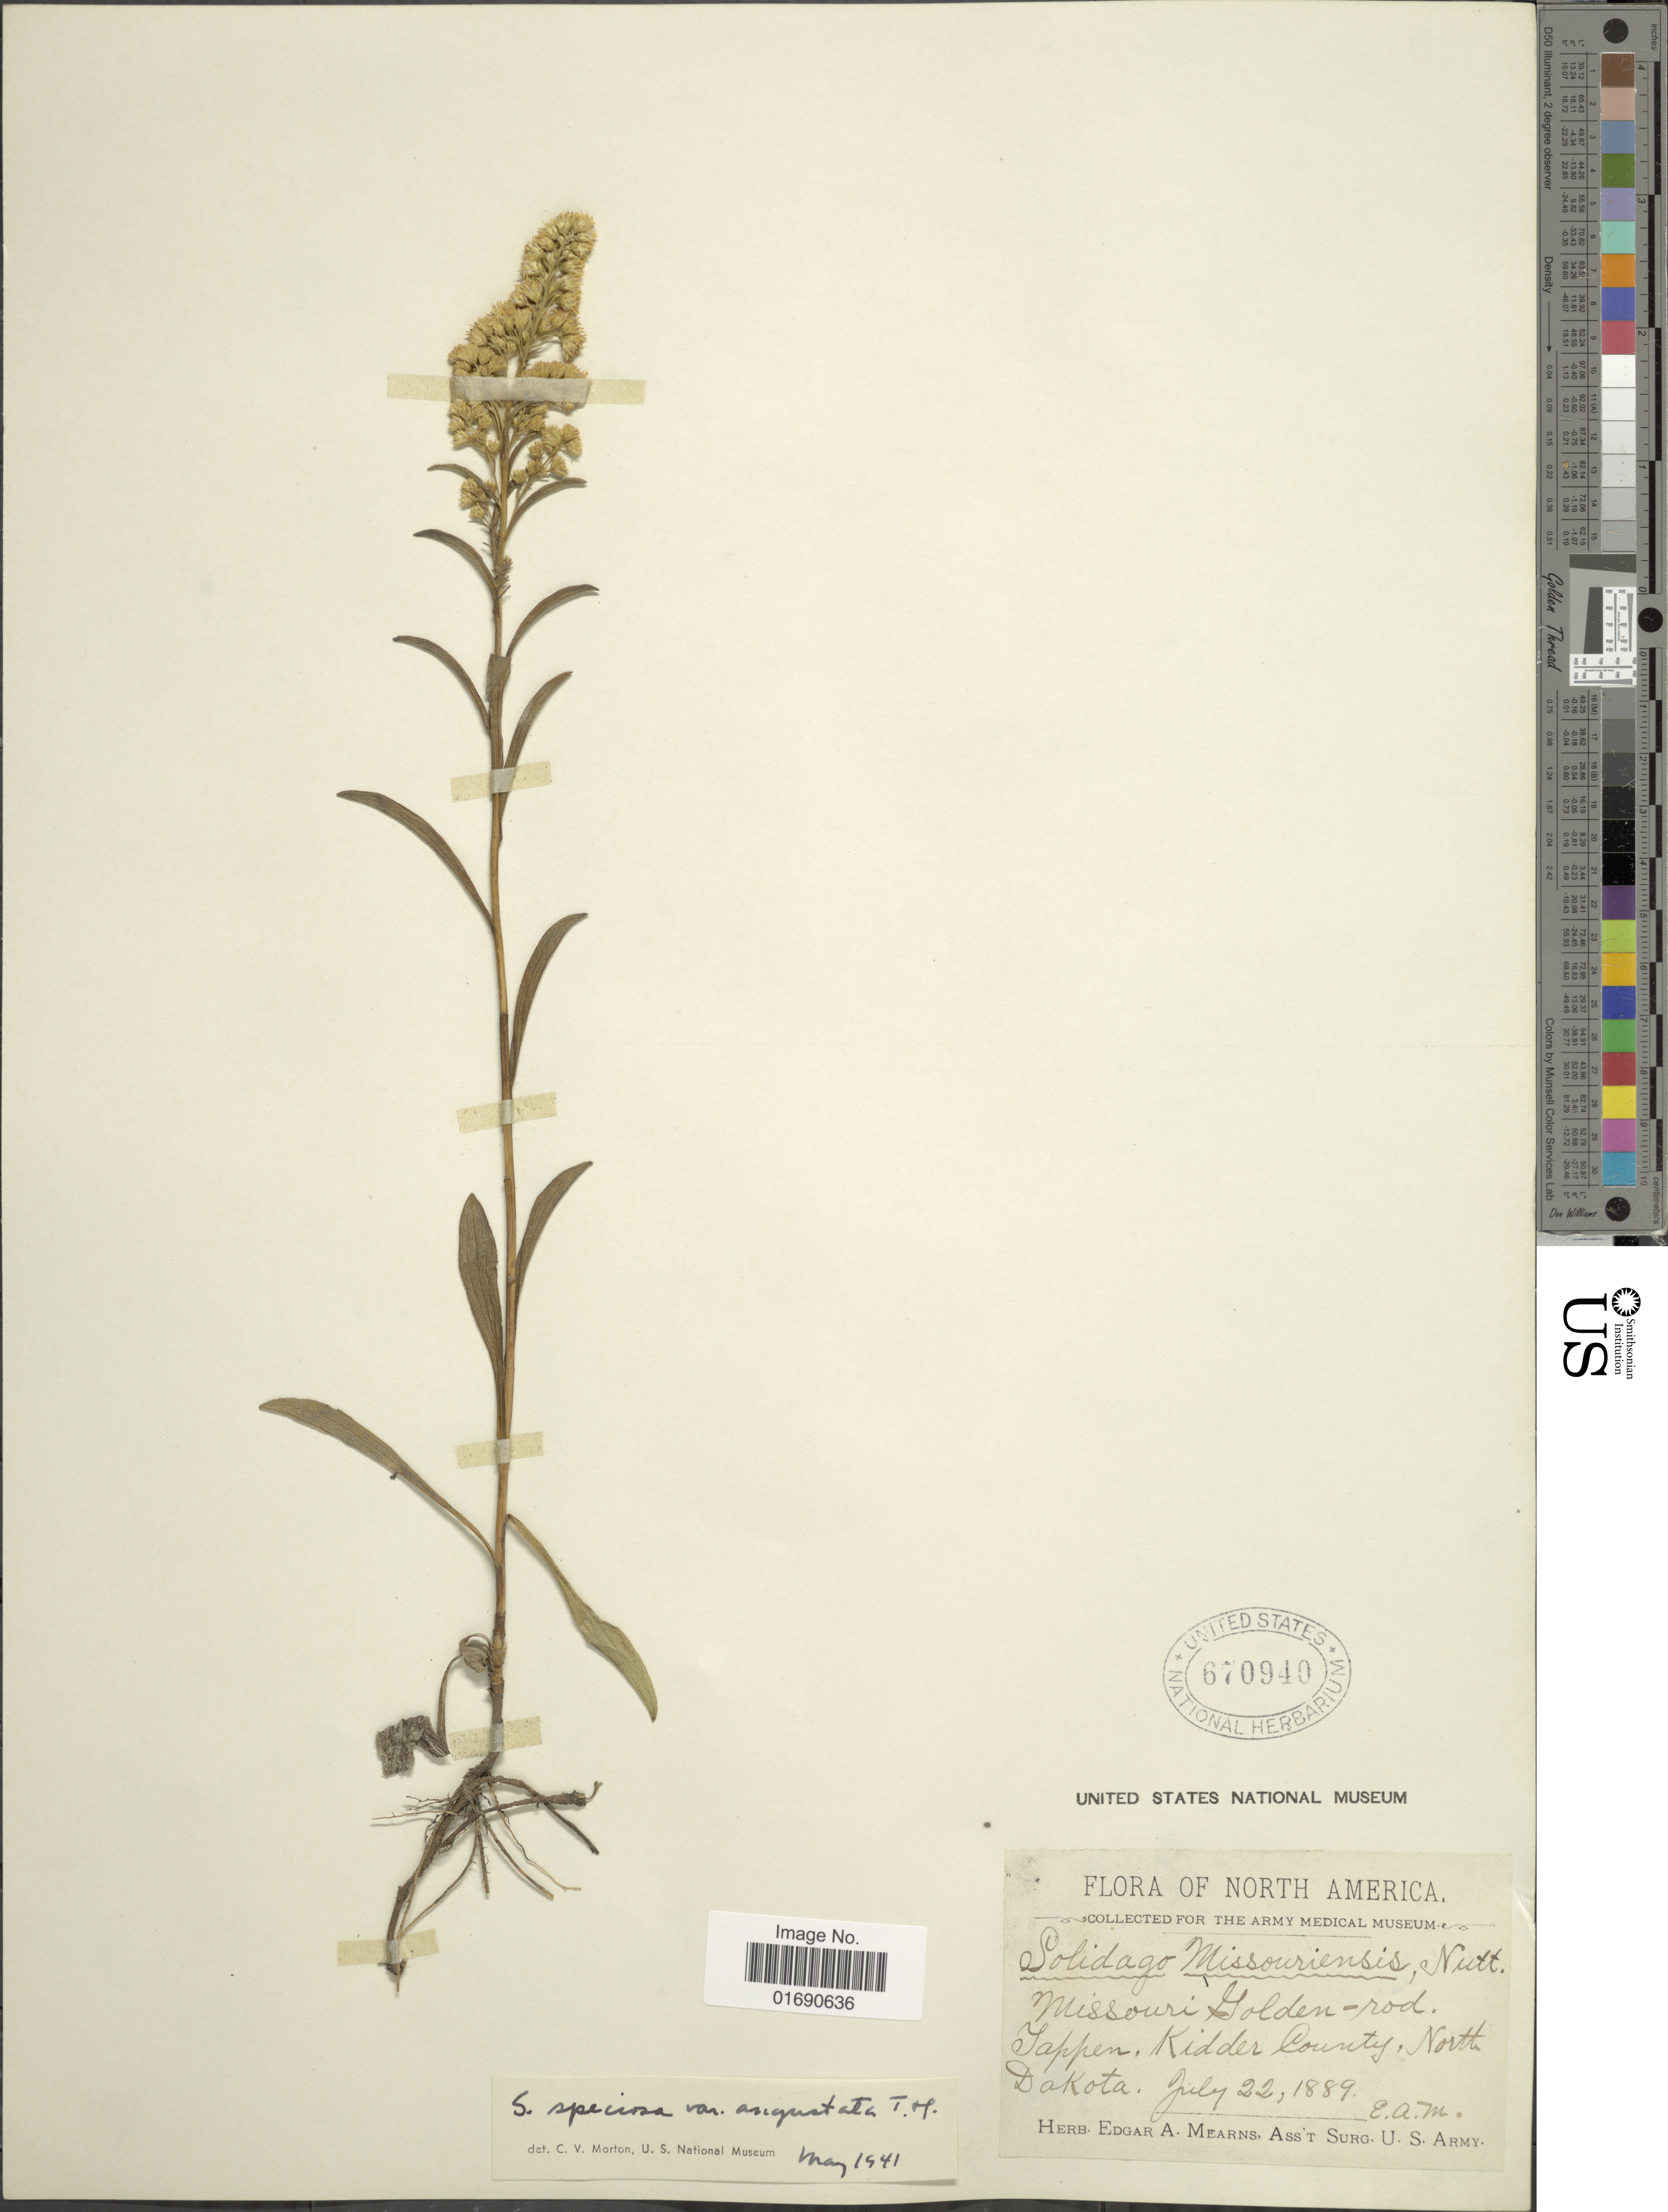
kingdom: Plantae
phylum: Tracheophyta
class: Magnoliopsida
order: Asterales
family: Asteraceae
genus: Solidago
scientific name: Solidago speciosa var. angustata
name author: Torr. & A. Gray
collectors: E. A. Mearns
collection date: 1889-07-22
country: United States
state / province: North Dakota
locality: Missouri Golden-rod. Tappen, Kidder County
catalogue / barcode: US 670940